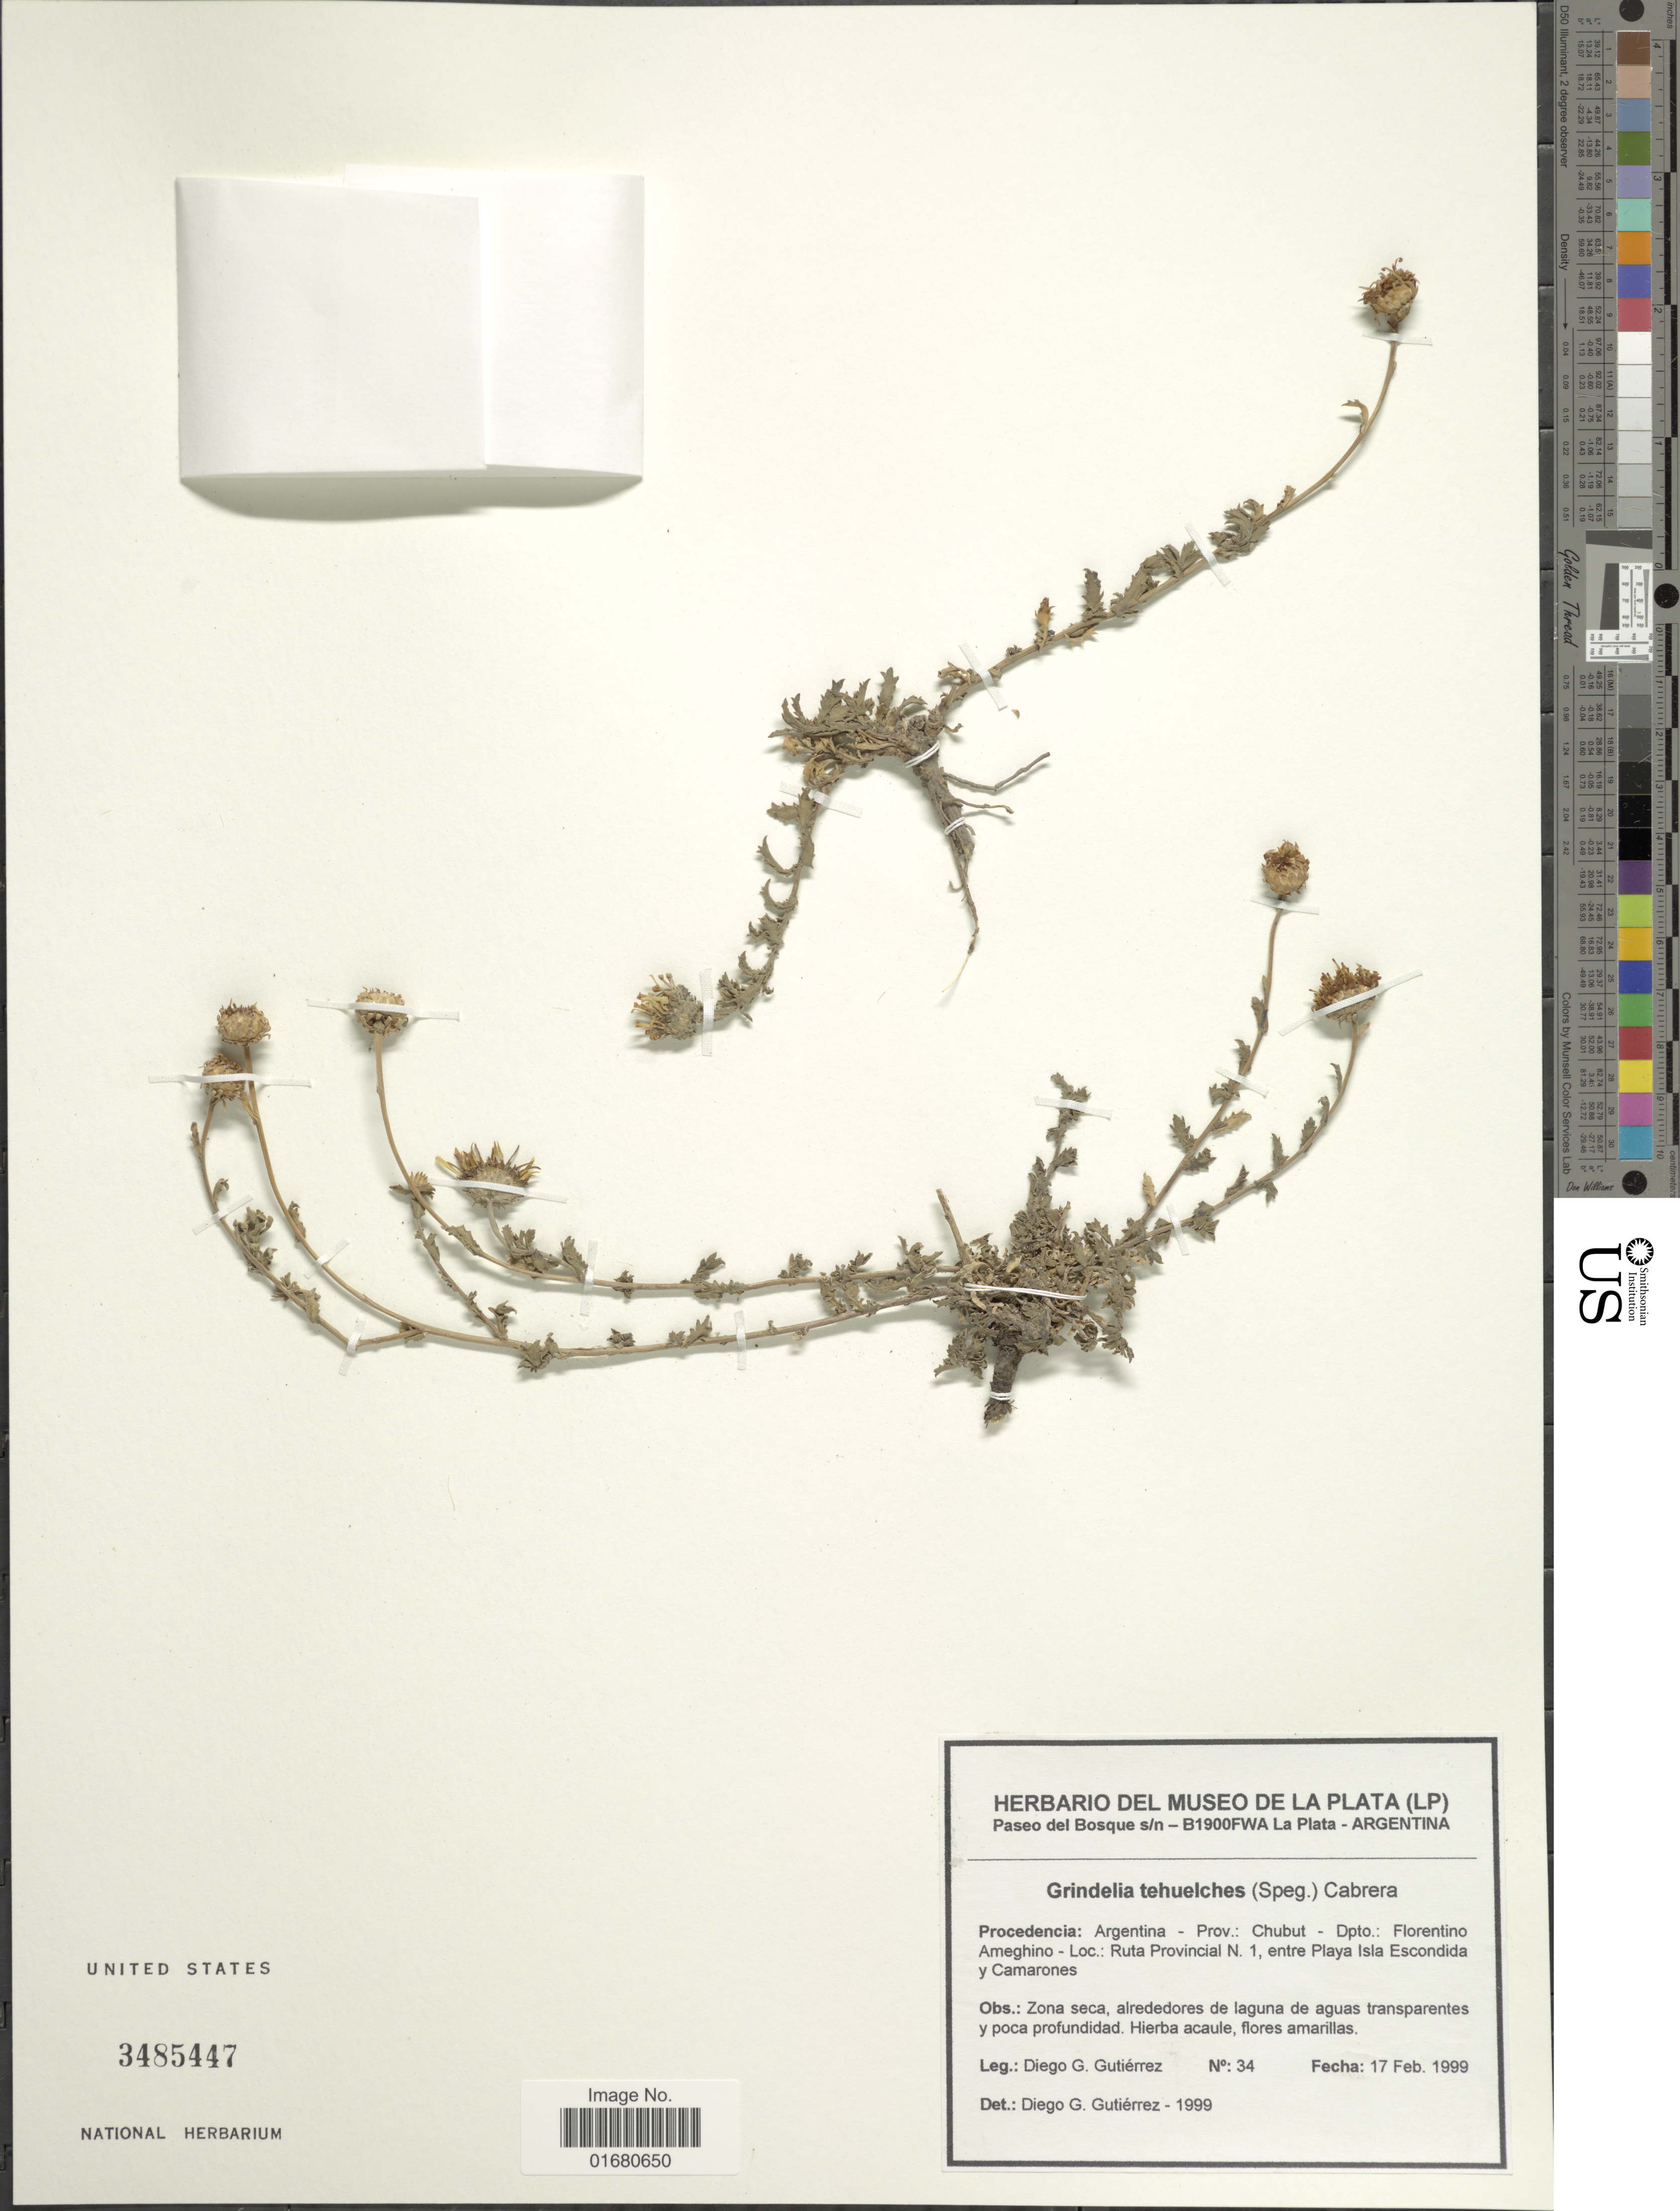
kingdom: Plantae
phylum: Tracheophyta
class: Magnoliopsida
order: Asterales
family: Asteraceae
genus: Grindelia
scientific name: Grindelia tehuelches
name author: (Speg.) Cabrera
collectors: D. G. Gutiérrez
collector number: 34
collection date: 1999-02-17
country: Argentina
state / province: Chubut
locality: Dpto. Florentino Ameghino, Ruta Provincial N. 1, entre Playa Isla Escondida y Camarones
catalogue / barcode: US 3485447